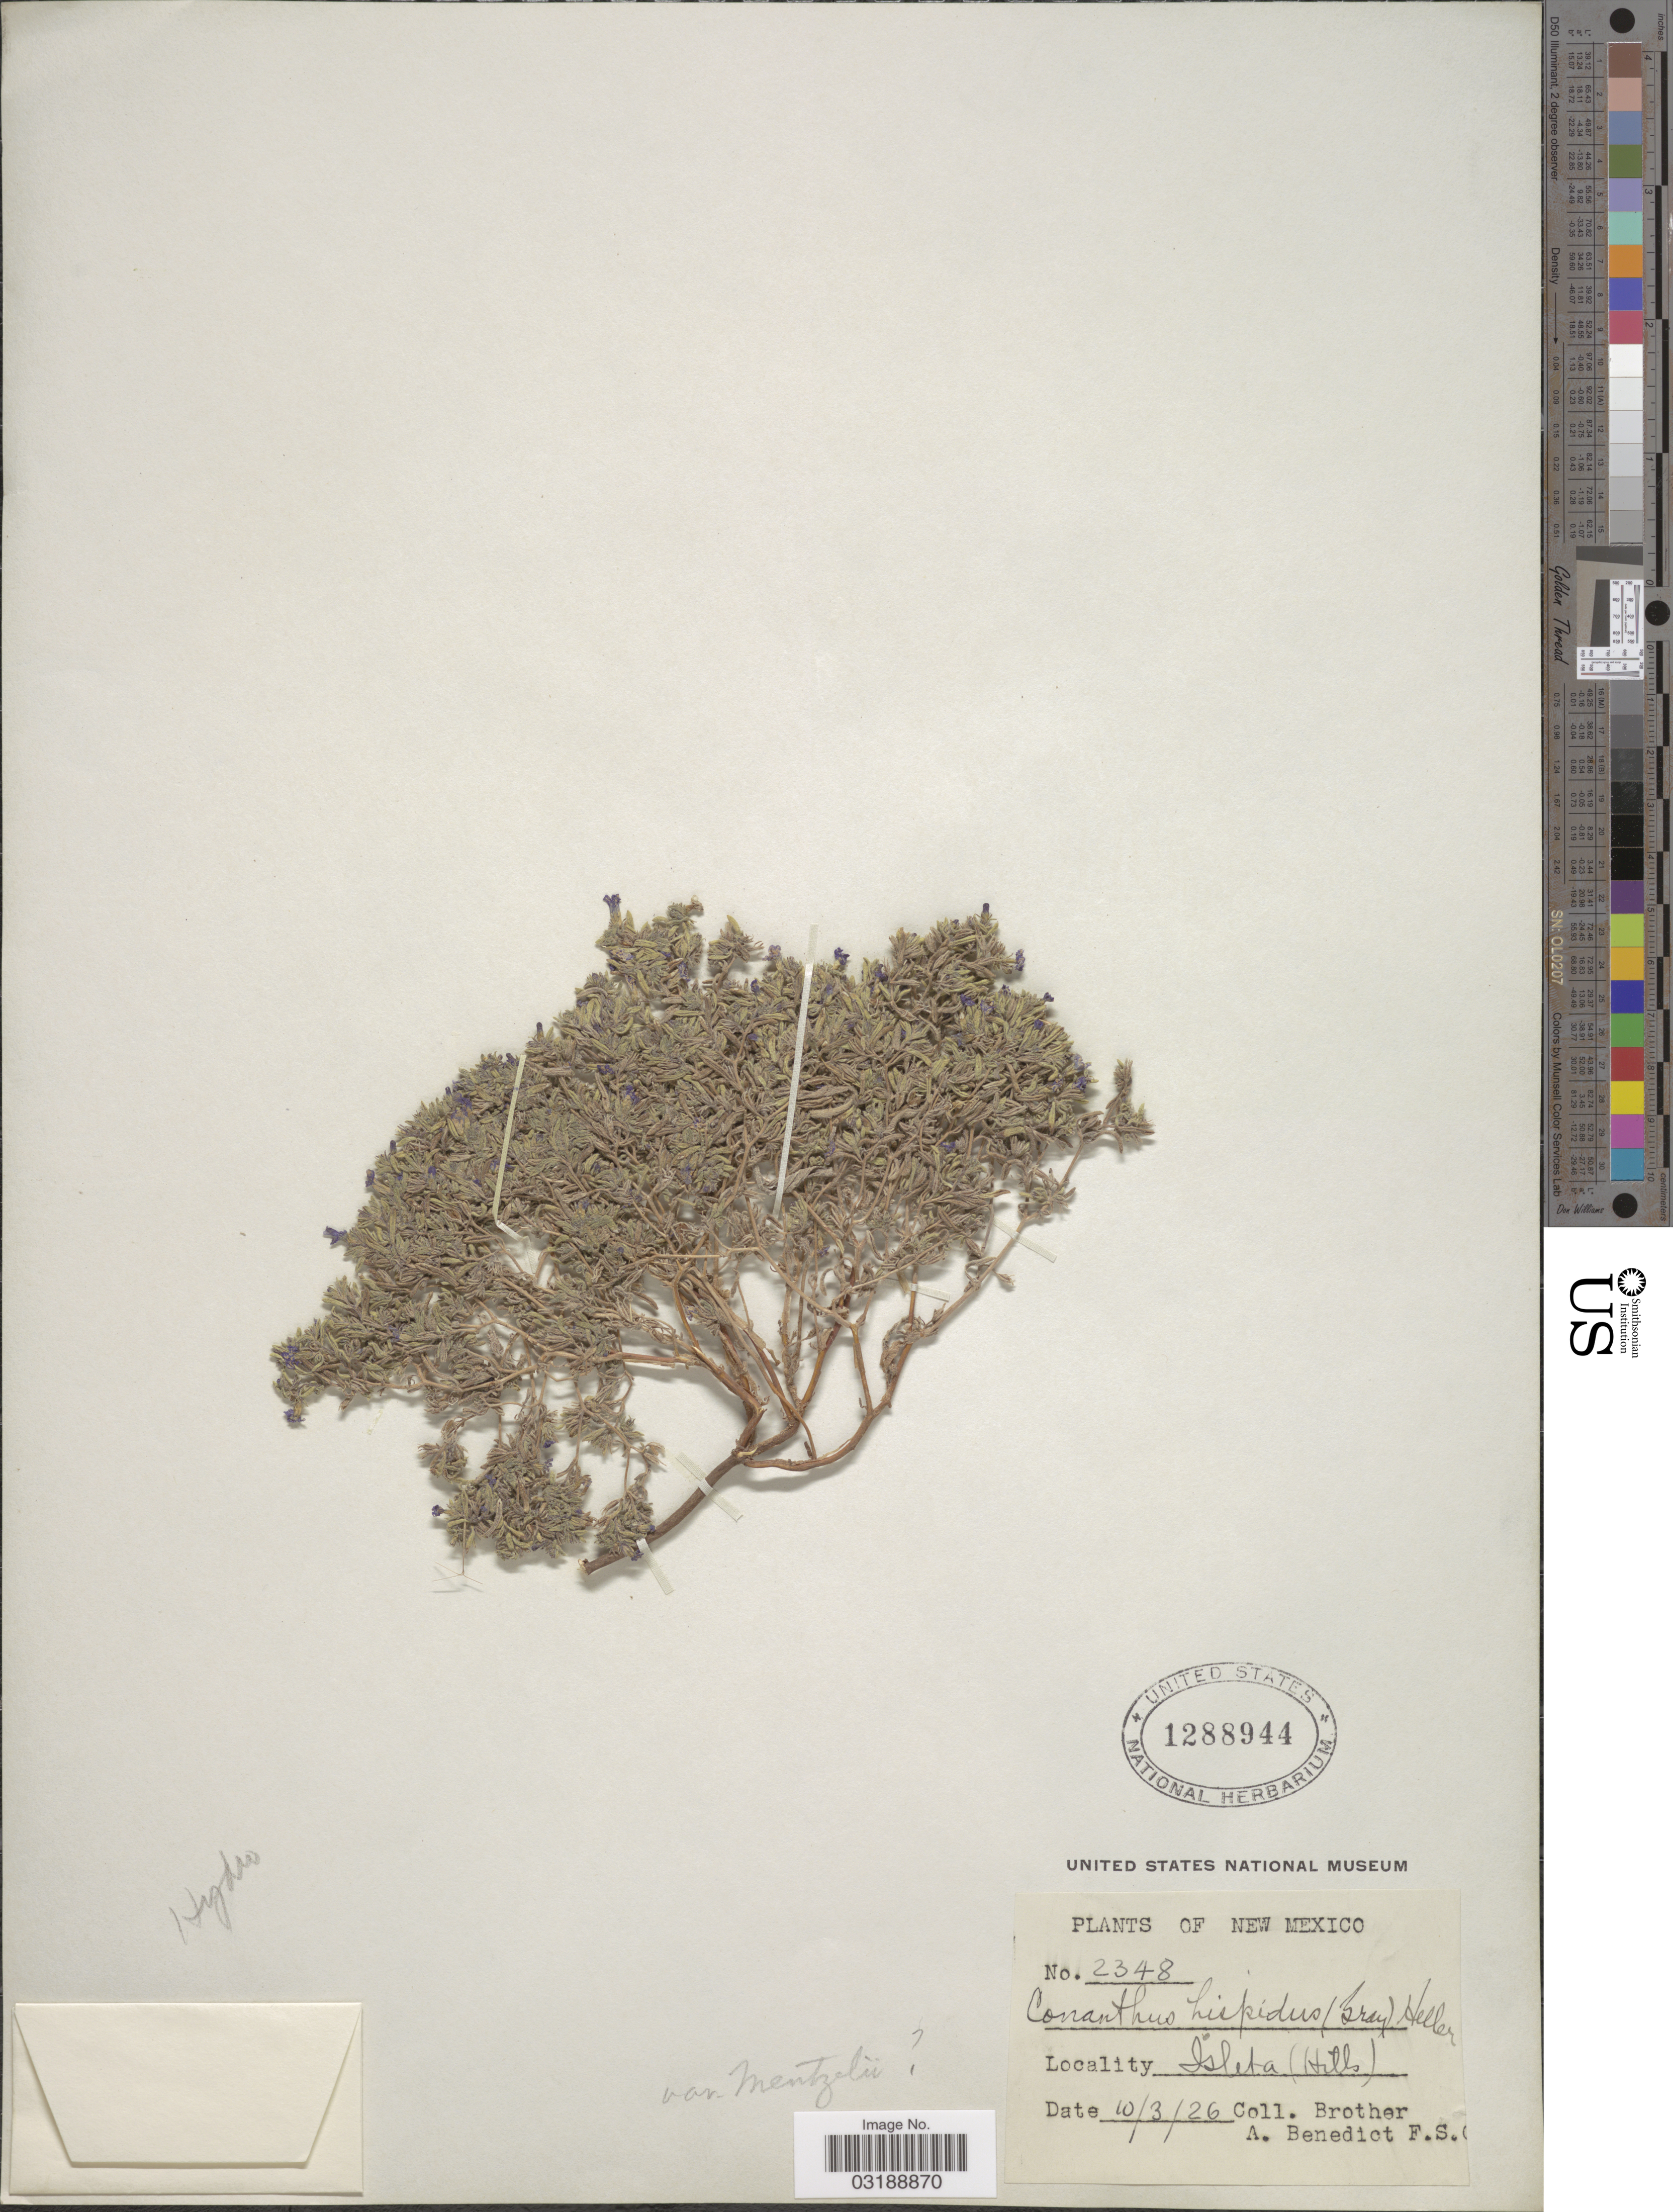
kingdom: Plantae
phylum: Tracheophyta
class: Magnoliopsida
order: Boraginales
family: Namaceae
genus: Nama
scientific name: Nama hispida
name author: A. Gray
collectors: Bro. Benedict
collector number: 2348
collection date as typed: Transcribed d/m/y: 3/10/26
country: United States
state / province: New Mexico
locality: Isleta (Hills).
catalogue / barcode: US 1288944